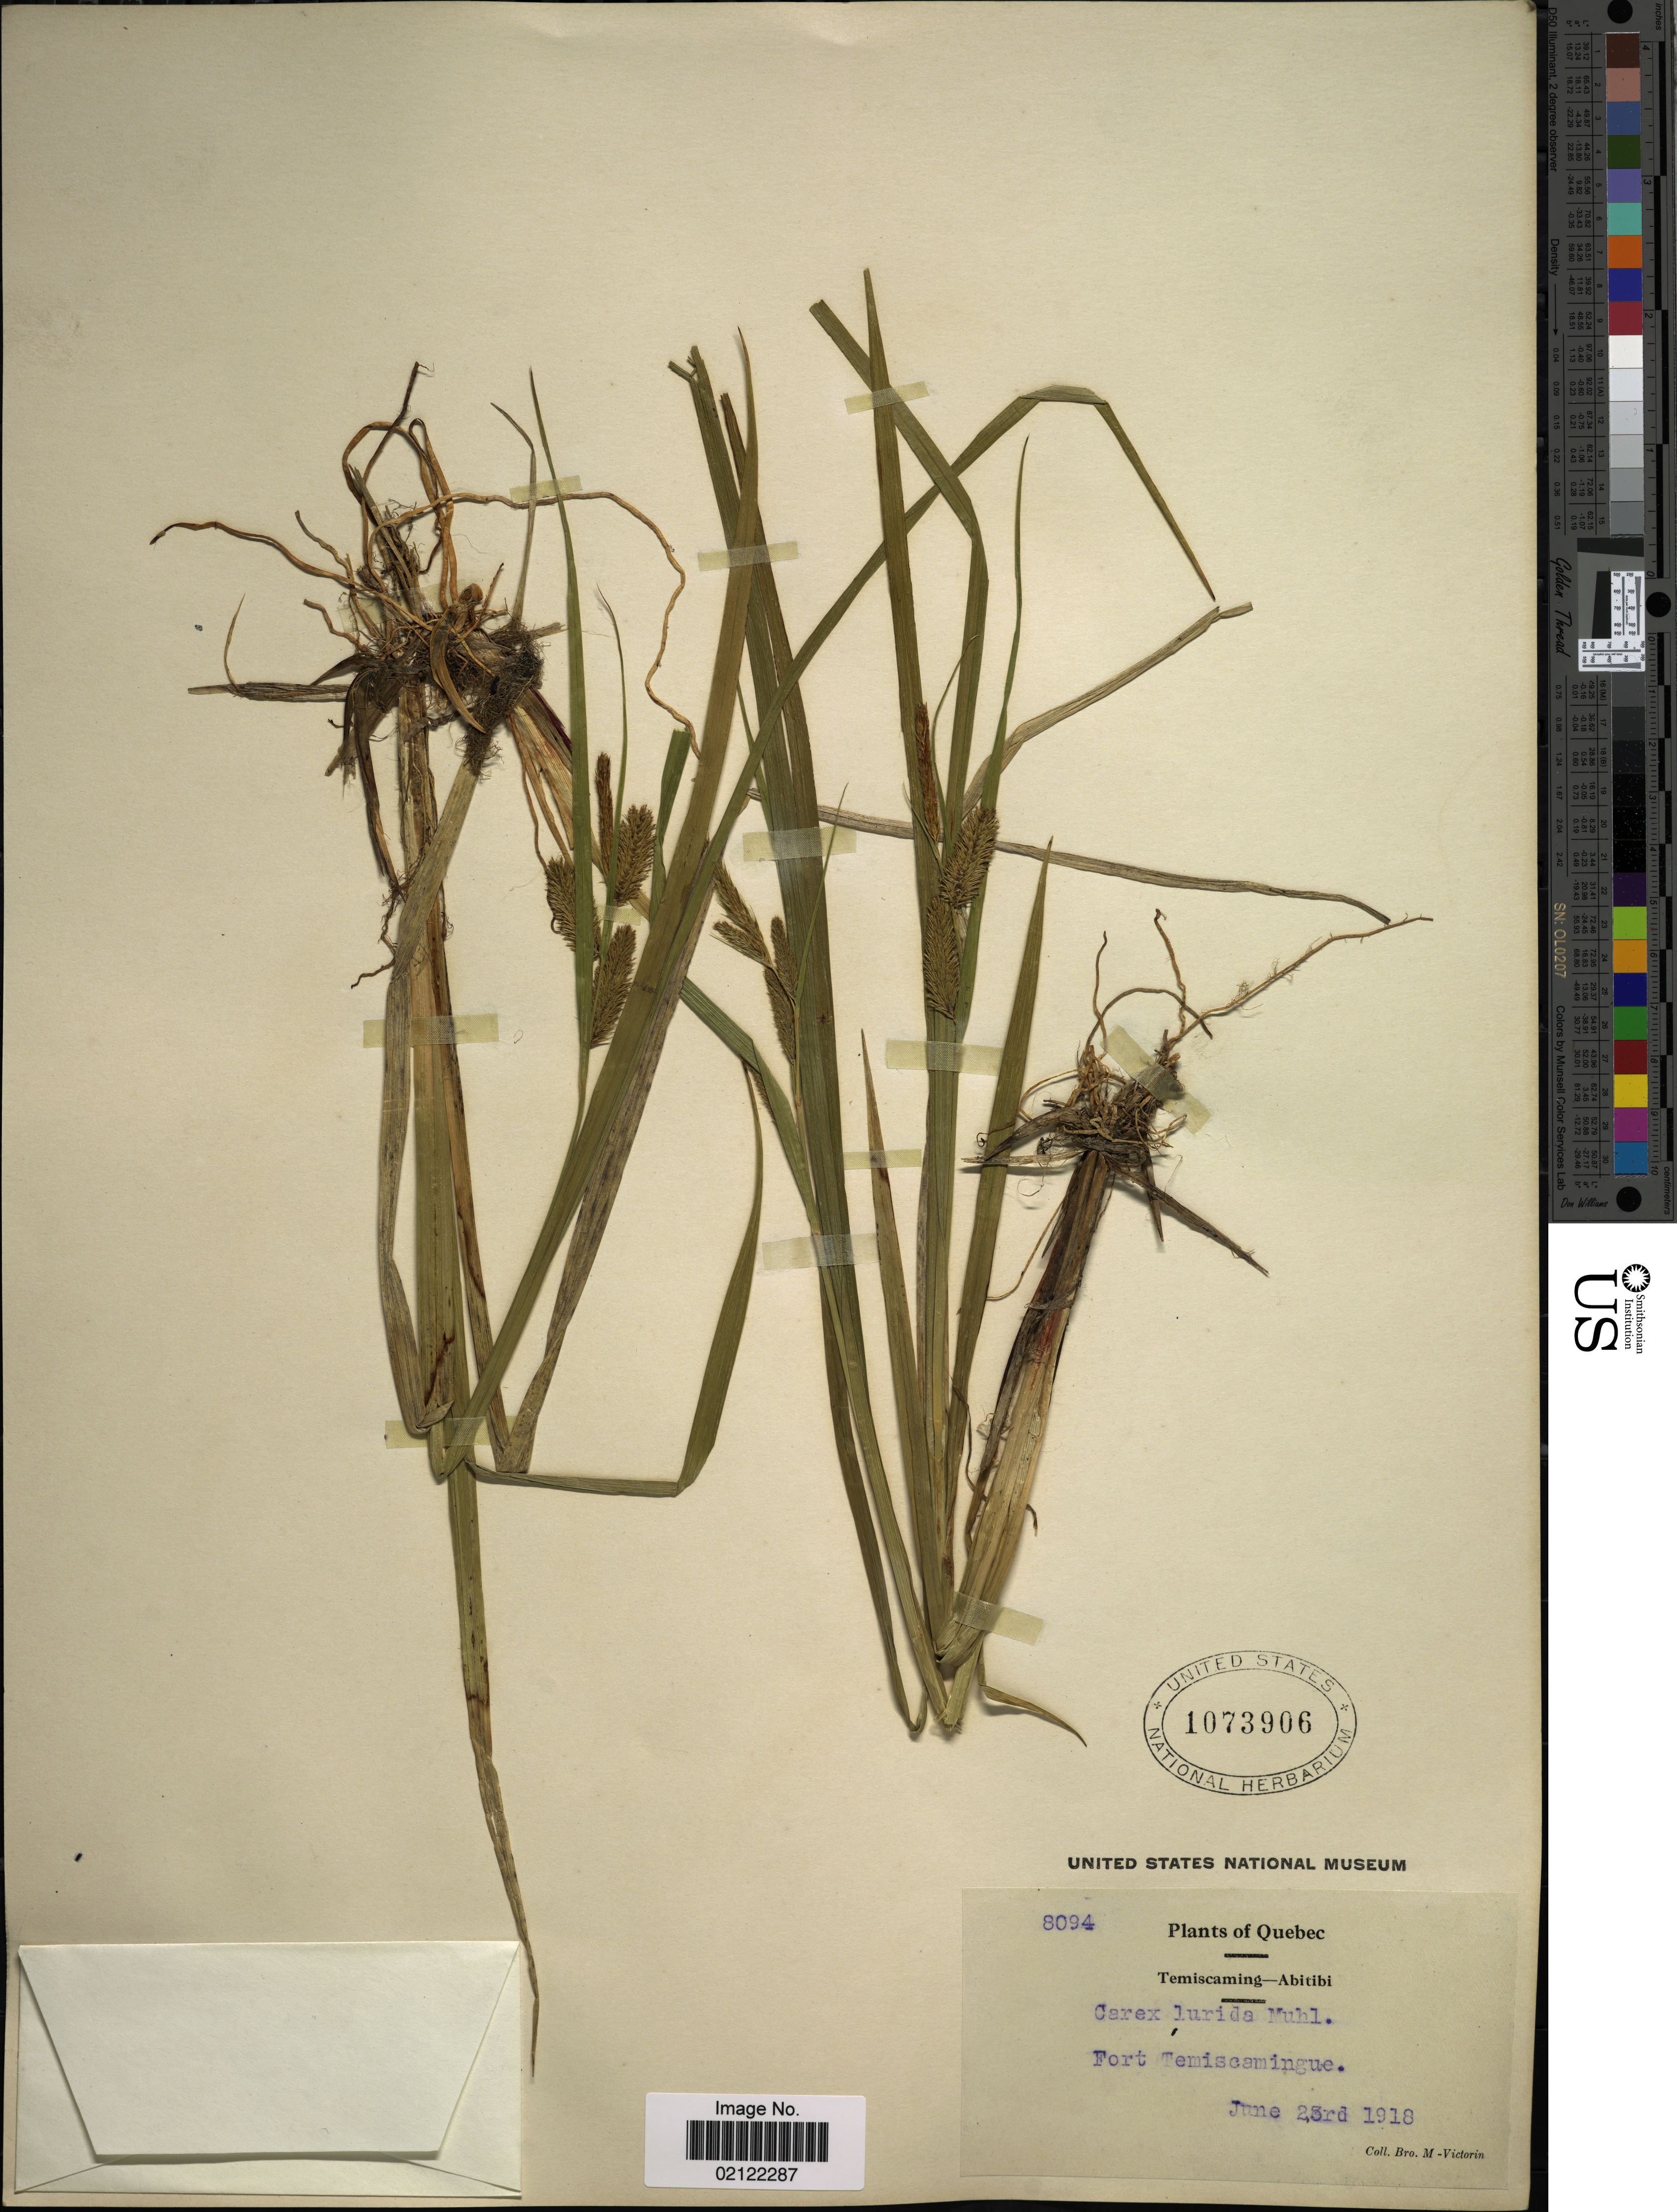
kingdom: Plantae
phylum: Tracheophyta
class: Liliopsida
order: Poales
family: Cyperaceae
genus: Carex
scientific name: Carex lurida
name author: Wahlenb.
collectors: Fr. Marie-Victorin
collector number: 8094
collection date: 1918-06-23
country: Canada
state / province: Quebec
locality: Temiscaming - Abitibi. Fort Temiscamingue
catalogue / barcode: US 1073906